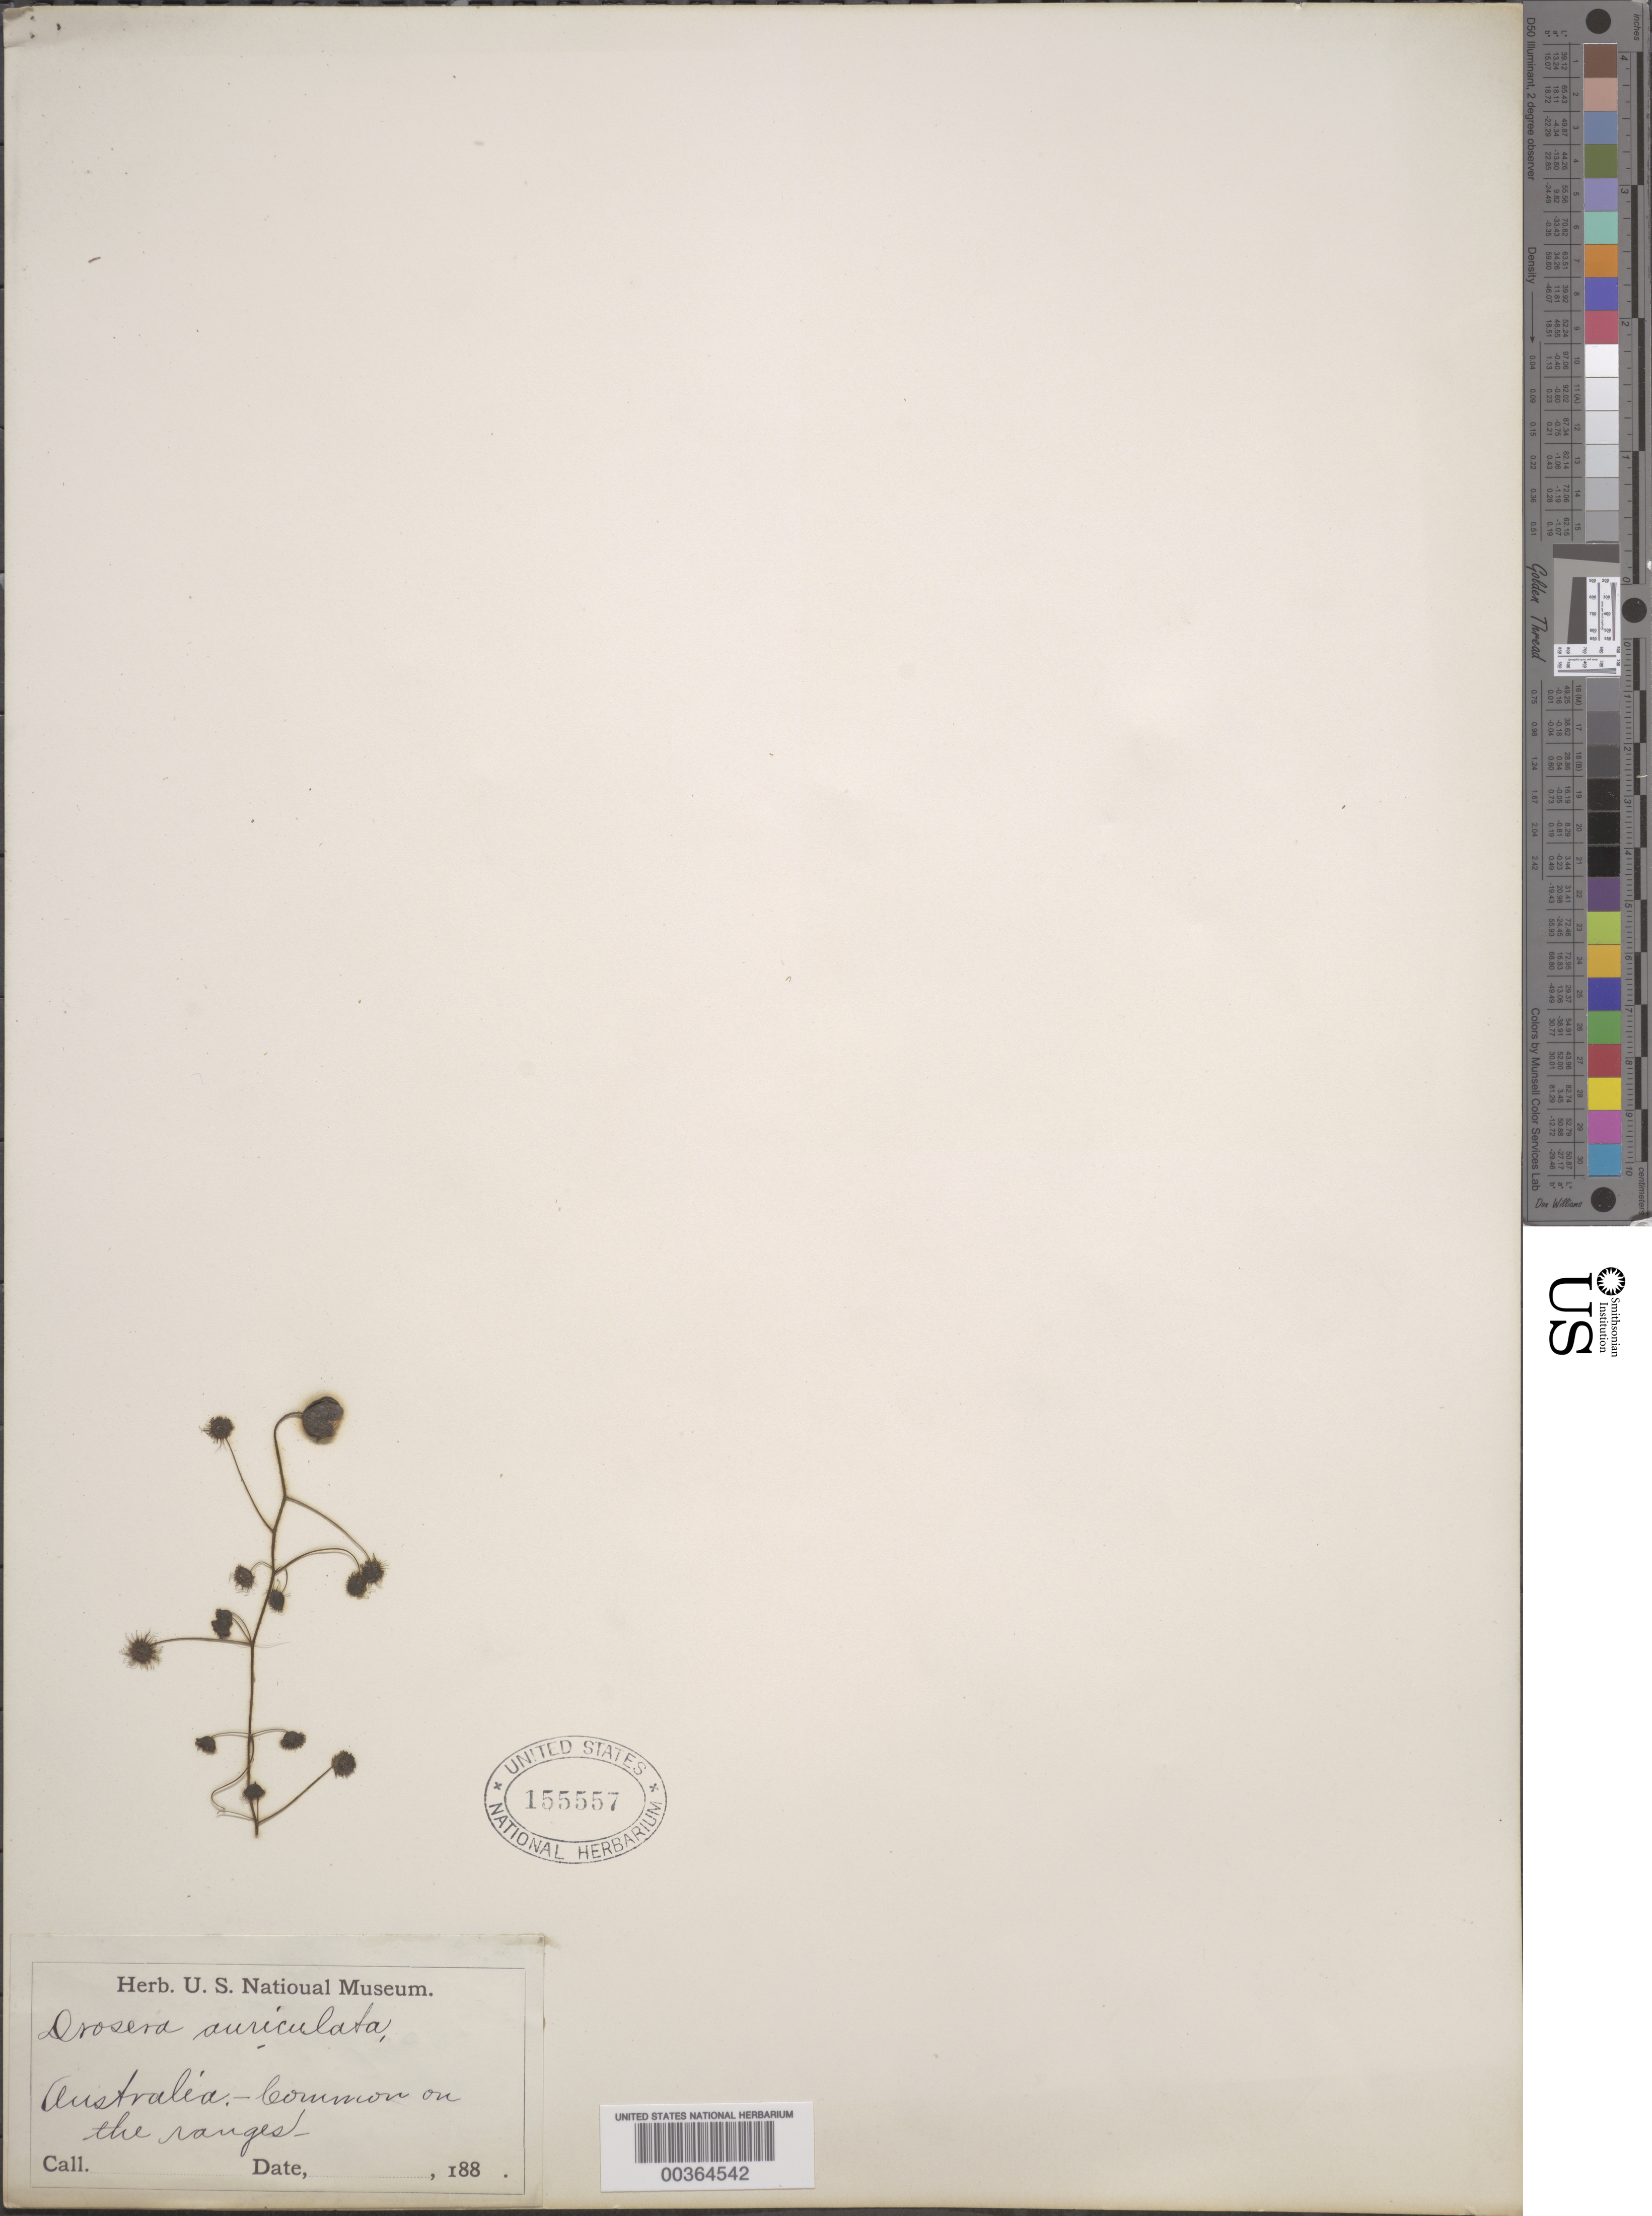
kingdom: Plantae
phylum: Tracheophyta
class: Magnoliopsida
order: Caryophyllales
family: Droseraceae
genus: Drosera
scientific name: Drosera auriculata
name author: Backh. ex Planch.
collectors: Wilkes Explor. Exped.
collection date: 1838/1842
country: Australia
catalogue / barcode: US 155557